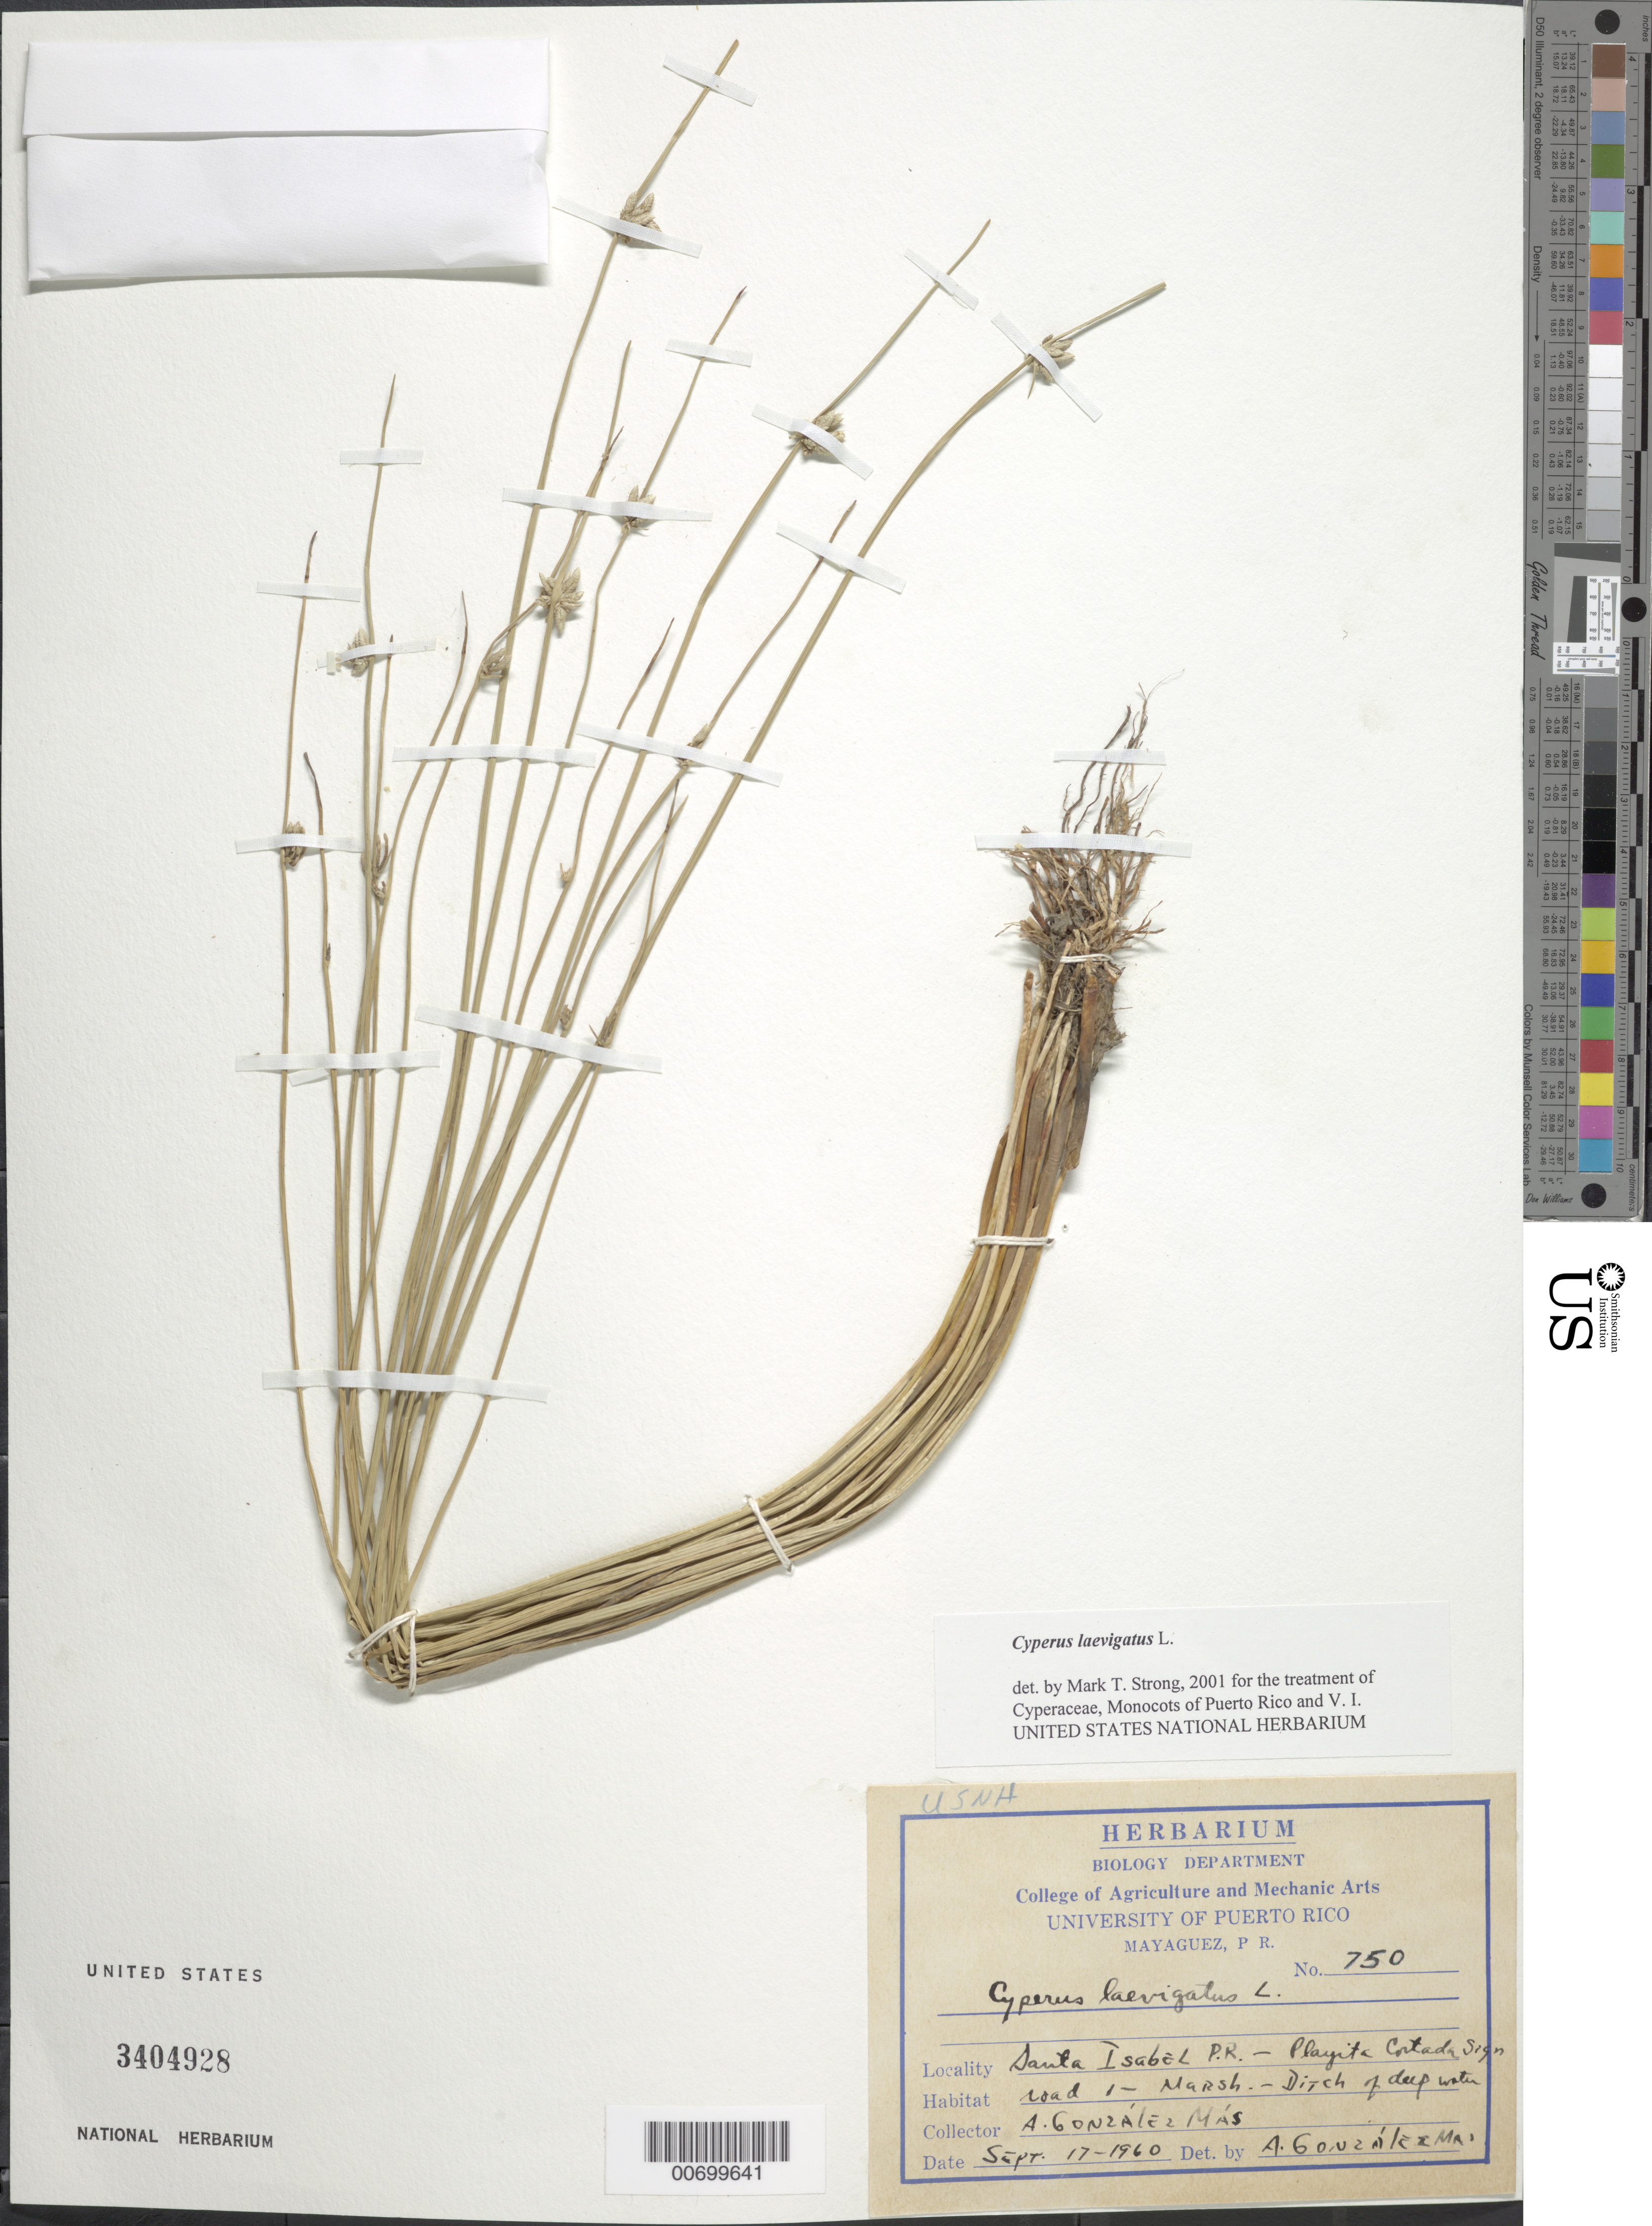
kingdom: Plantae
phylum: Tracheophyta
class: Liliopsida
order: Poales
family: Cyperaceae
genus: Cyperus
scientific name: Cyperus laevigatus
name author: L.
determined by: Strong, M. T., (US), Smithsonian Institution - National Museum of Natural History (UNITED STATES)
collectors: A. González Más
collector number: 750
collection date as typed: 17 Sep 1960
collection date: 1960-09-17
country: Puerto Rico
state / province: Santa Isabel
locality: Santa Isabel: Playita Cortada Sign, Rd. 1.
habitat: Marsh; ditch of deep water.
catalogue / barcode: US 3404928